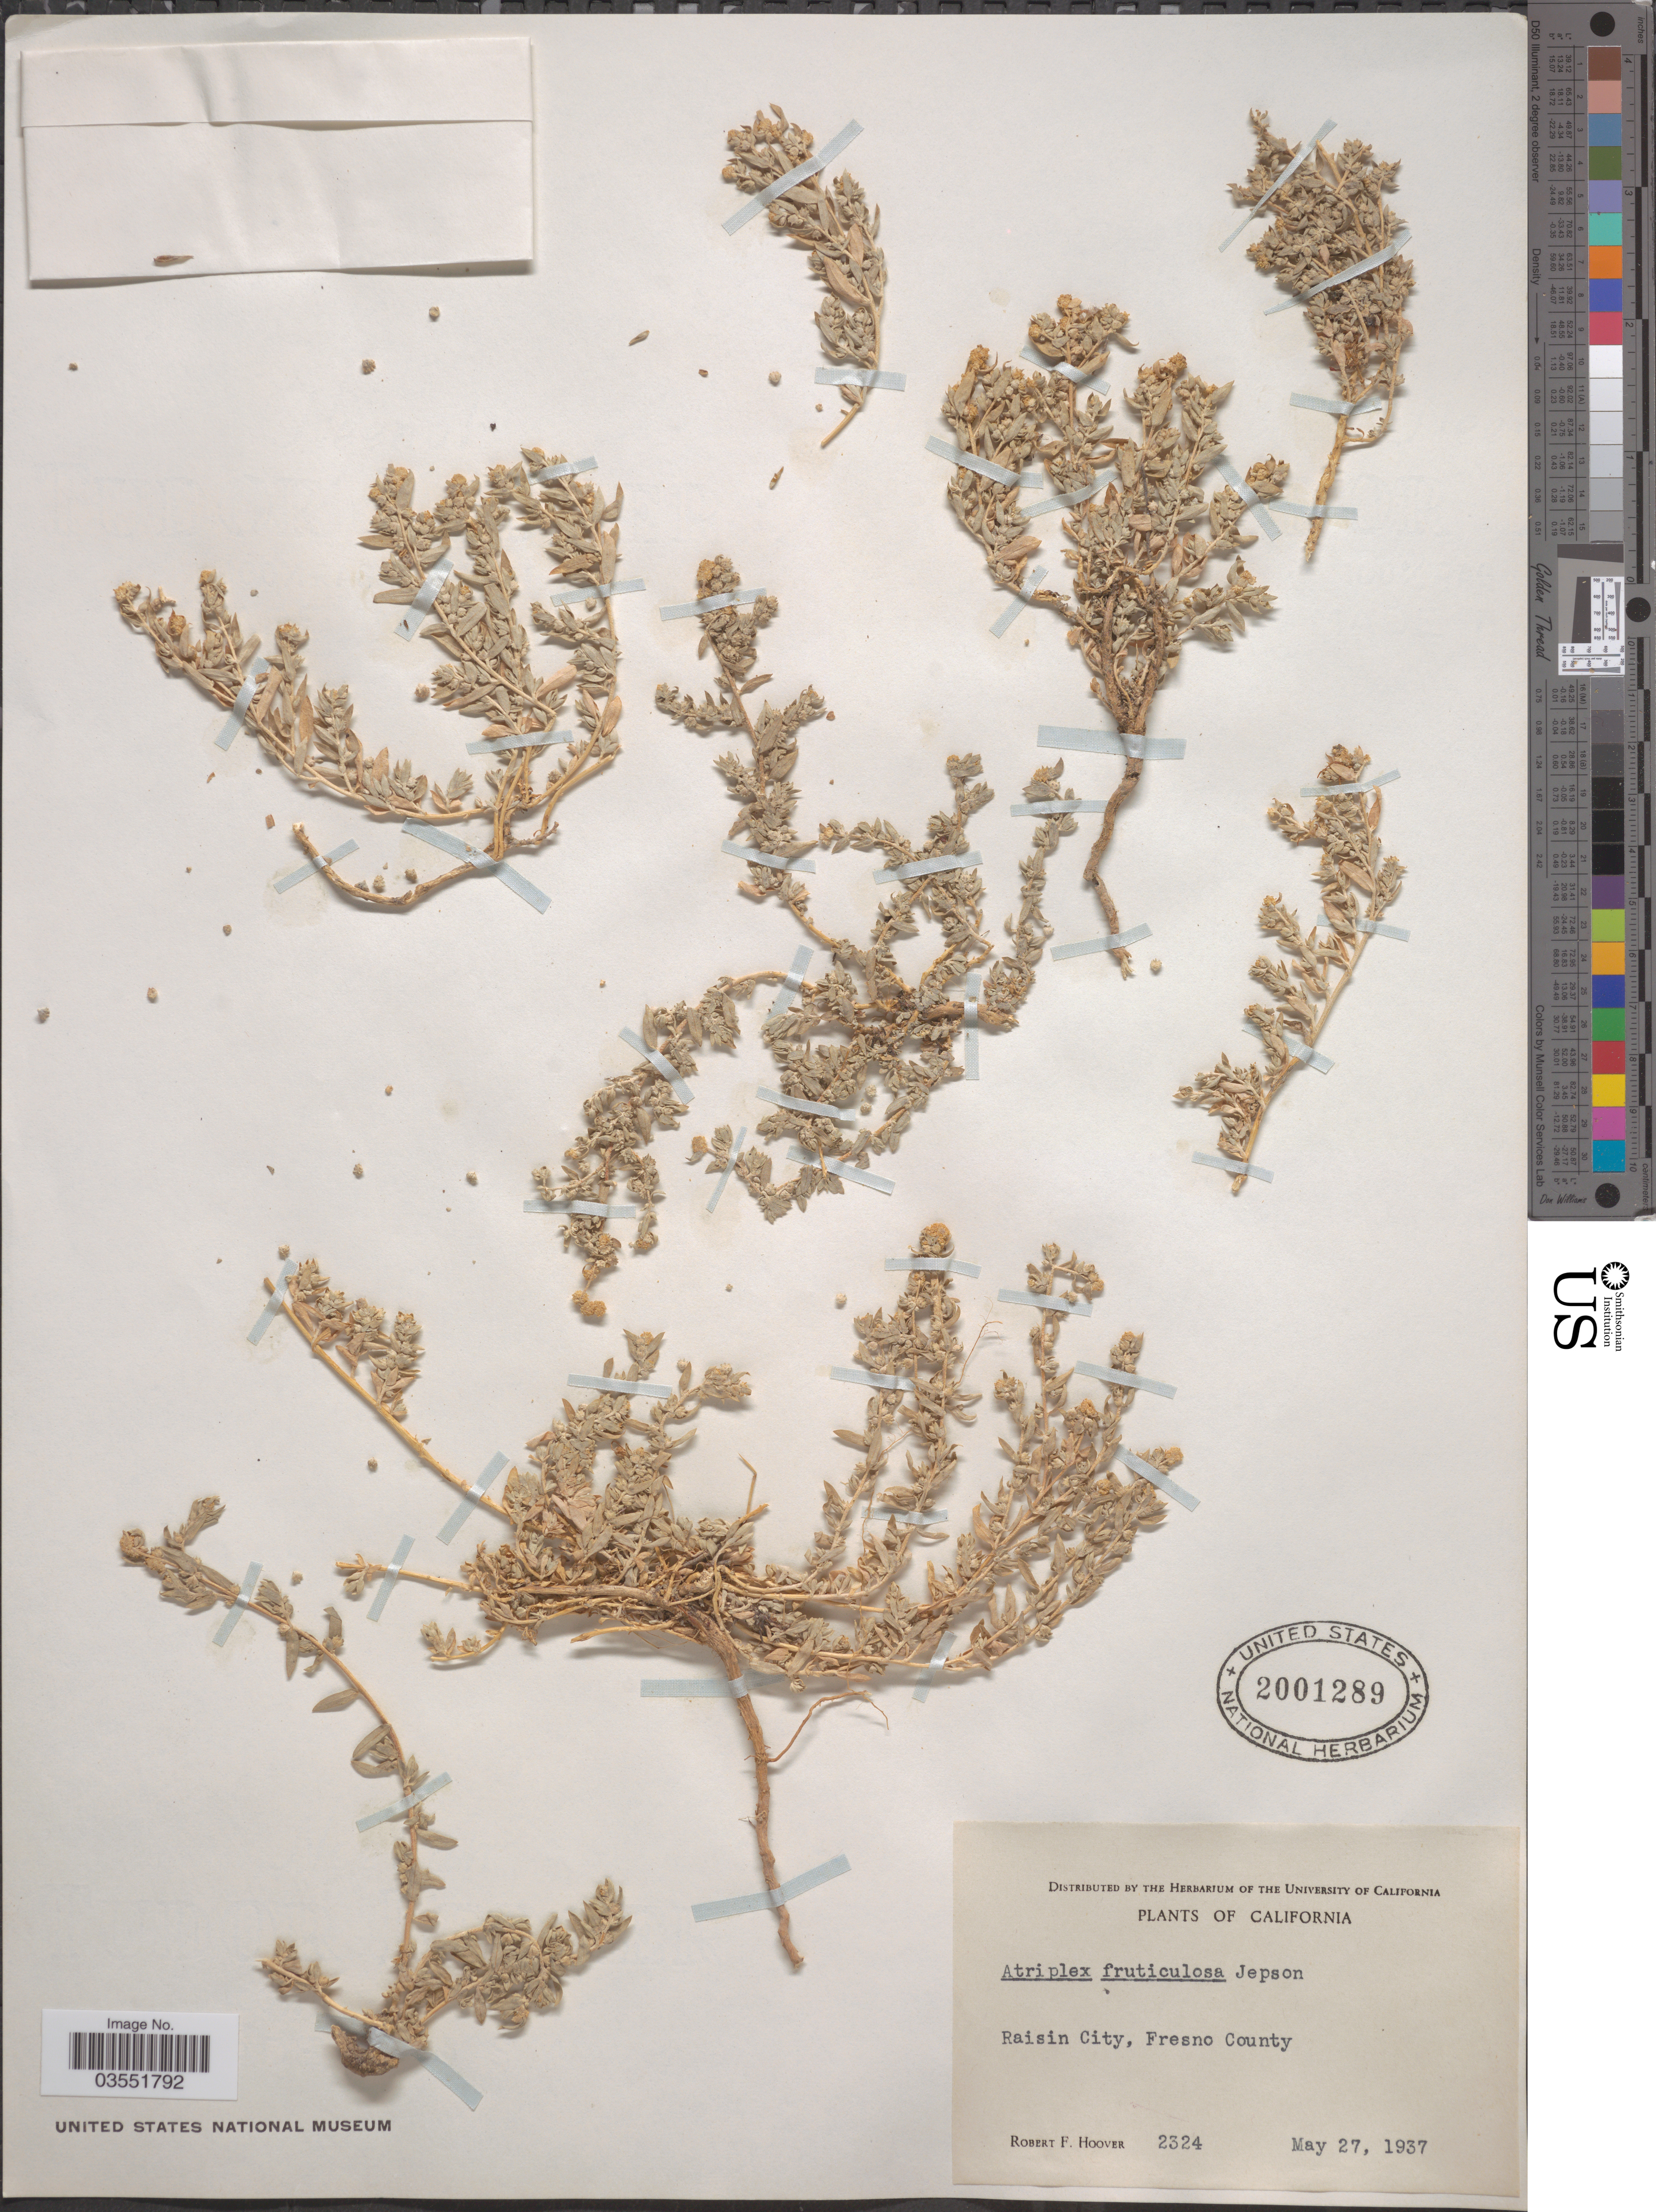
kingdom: Plantae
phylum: Tracheophyta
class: Magnoliopsida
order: Caryophyllales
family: Amaranthaceae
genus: Atriplex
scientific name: Atriplex fruticulosa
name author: Jeps.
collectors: R. F. Hoover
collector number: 2324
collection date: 1937-05-27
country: United States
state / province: California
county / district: Fresno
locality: Raisin City, Fresno County.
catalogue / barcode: US 2001289